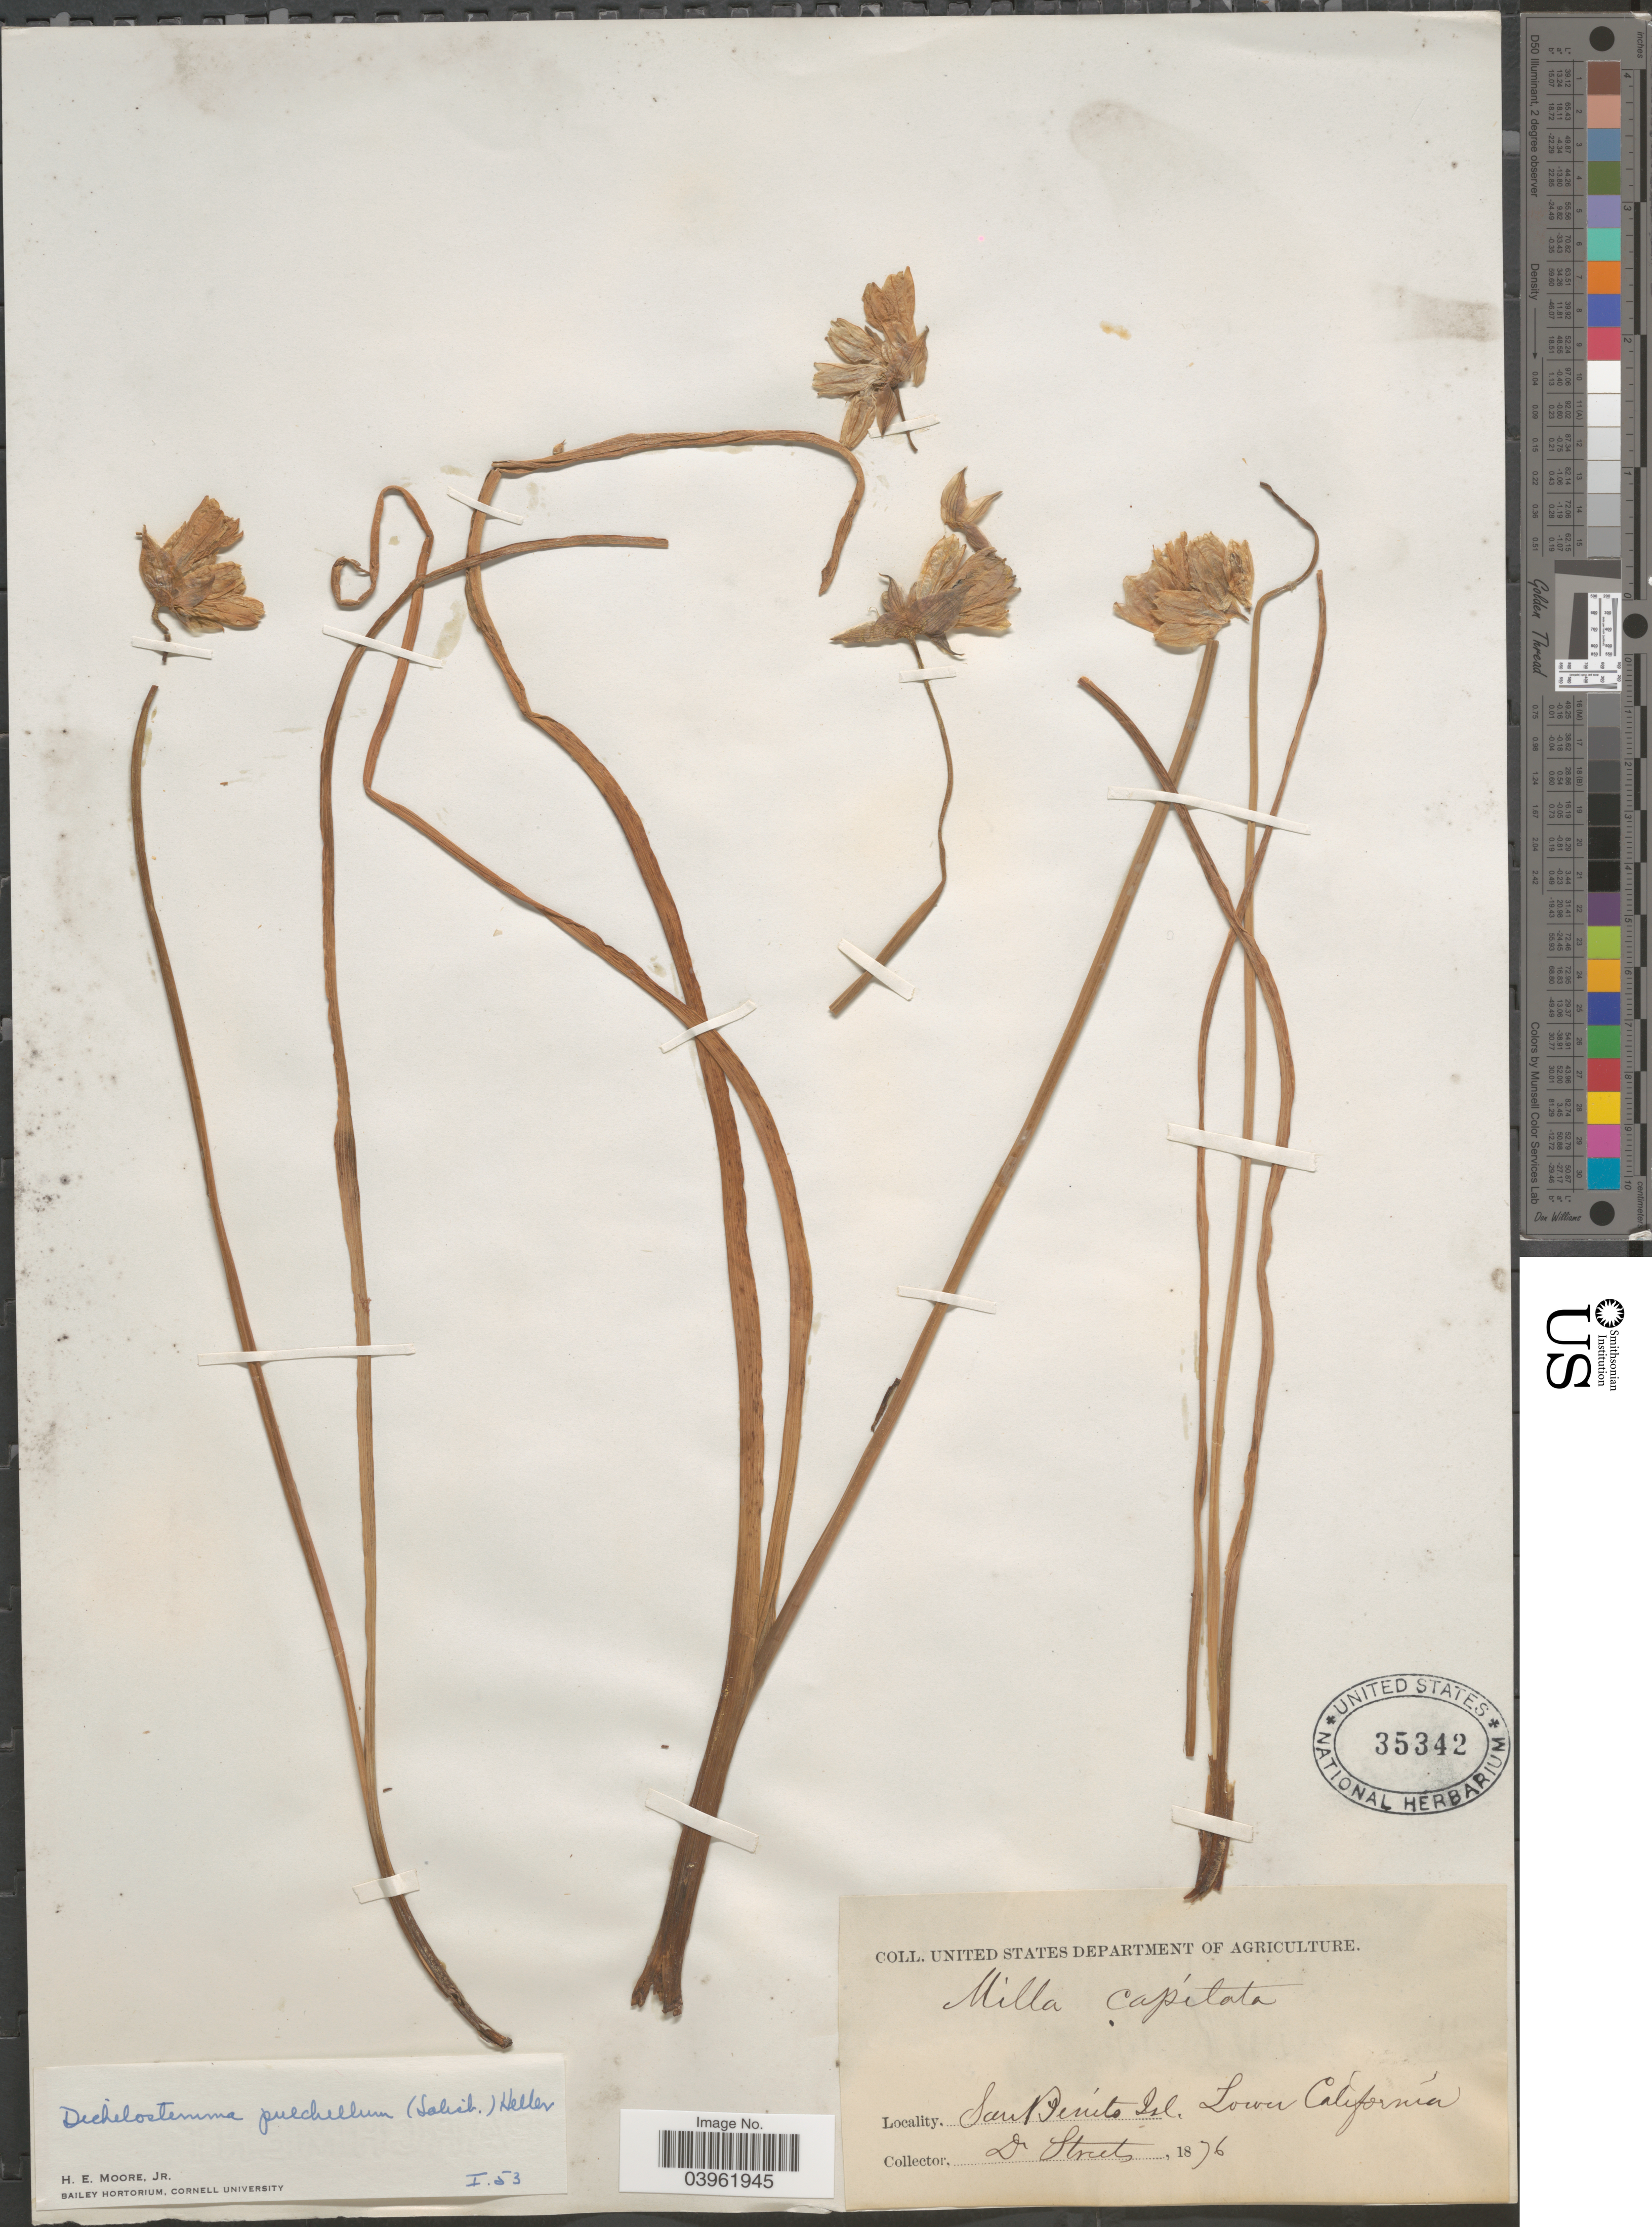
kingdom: Plantae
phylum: Tracheophyta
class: Liliopsida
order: Asparagales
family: Asparagaceae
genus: Dichelostemma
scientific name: Dichelostemma pulchellum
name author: (Salisb.) A. Heller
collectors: D. Street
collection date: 1876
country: Mexico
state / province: Baja California Norte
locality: San Benito Isl. Lower California.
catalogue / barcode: US 35342